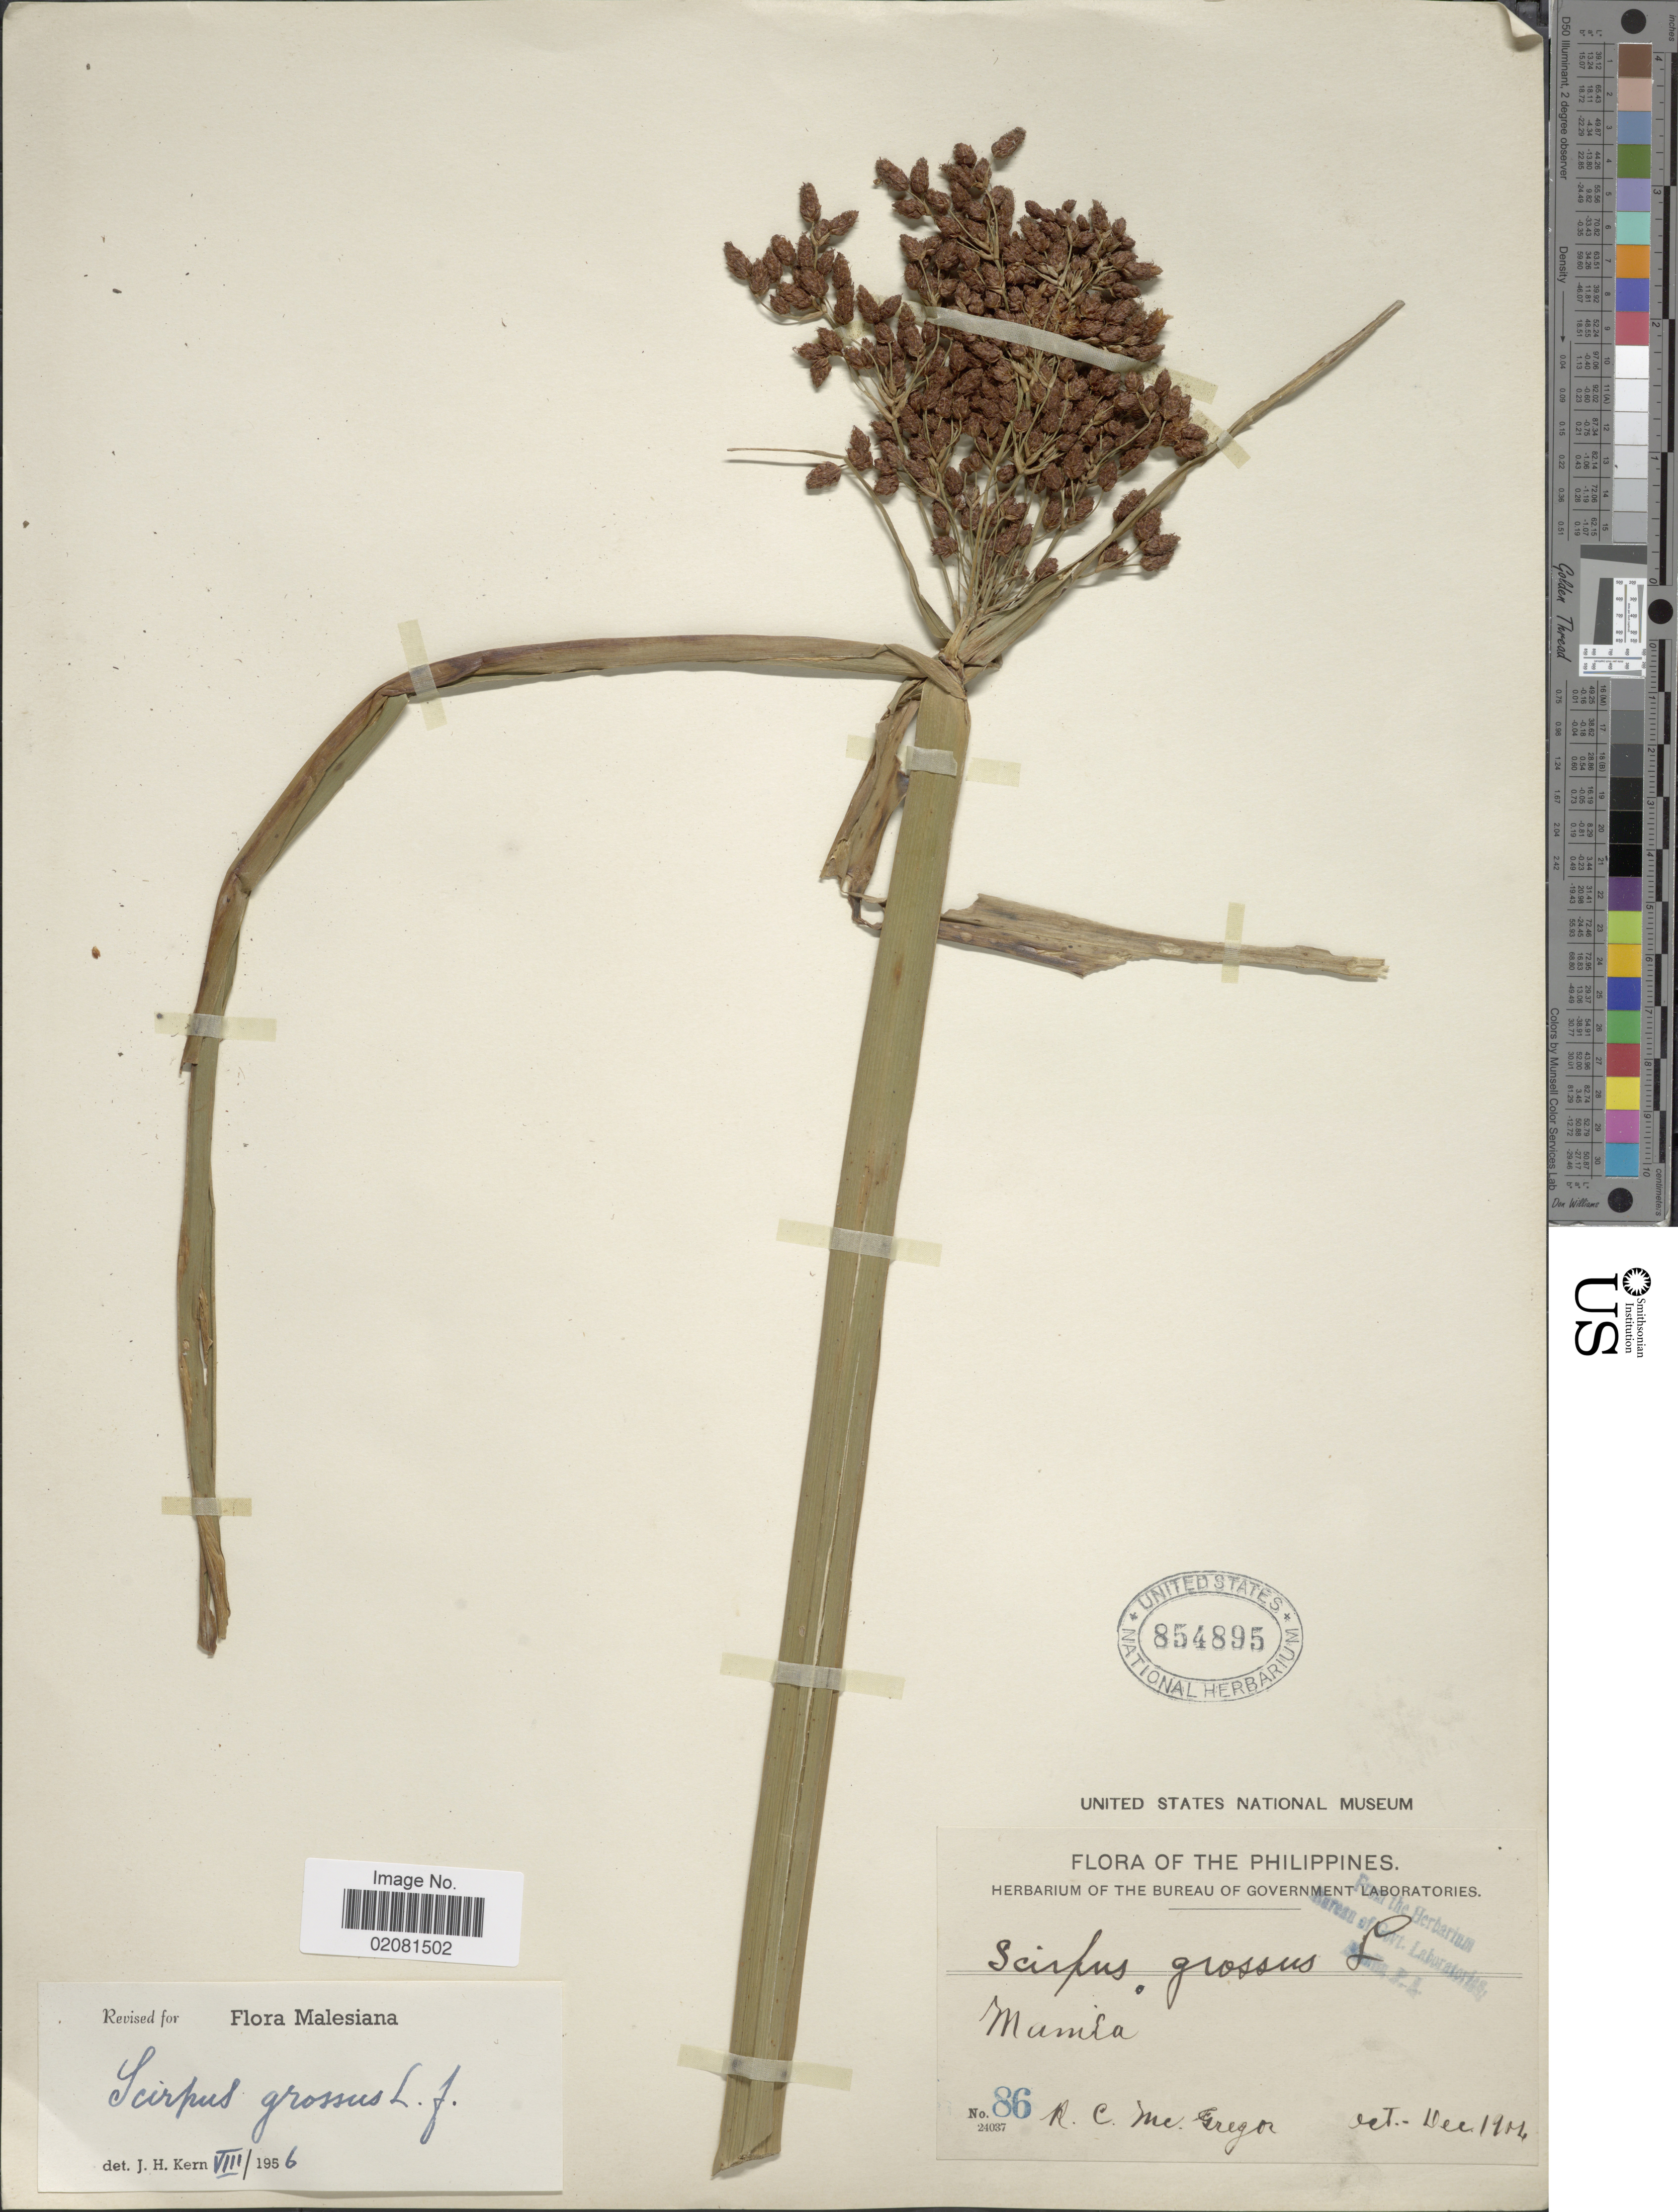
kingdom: Plantae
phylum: Tracheophyta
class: Liliopsida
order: Poales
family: Cyperaceae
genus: Actinoscirpus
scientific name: Actinoscirpus grossus var. grossus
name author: (L. f.) Goetgh. & D.A. Simpson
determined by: Strong, M. T., (US), Smithsonian Institution - National Museum of Natural History (UNITED STATES)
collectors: R. C. McGregor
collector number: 86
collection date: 1904-10/1904-12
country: Philippines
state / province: National Capital Region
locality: Manila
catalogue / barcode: US 854895